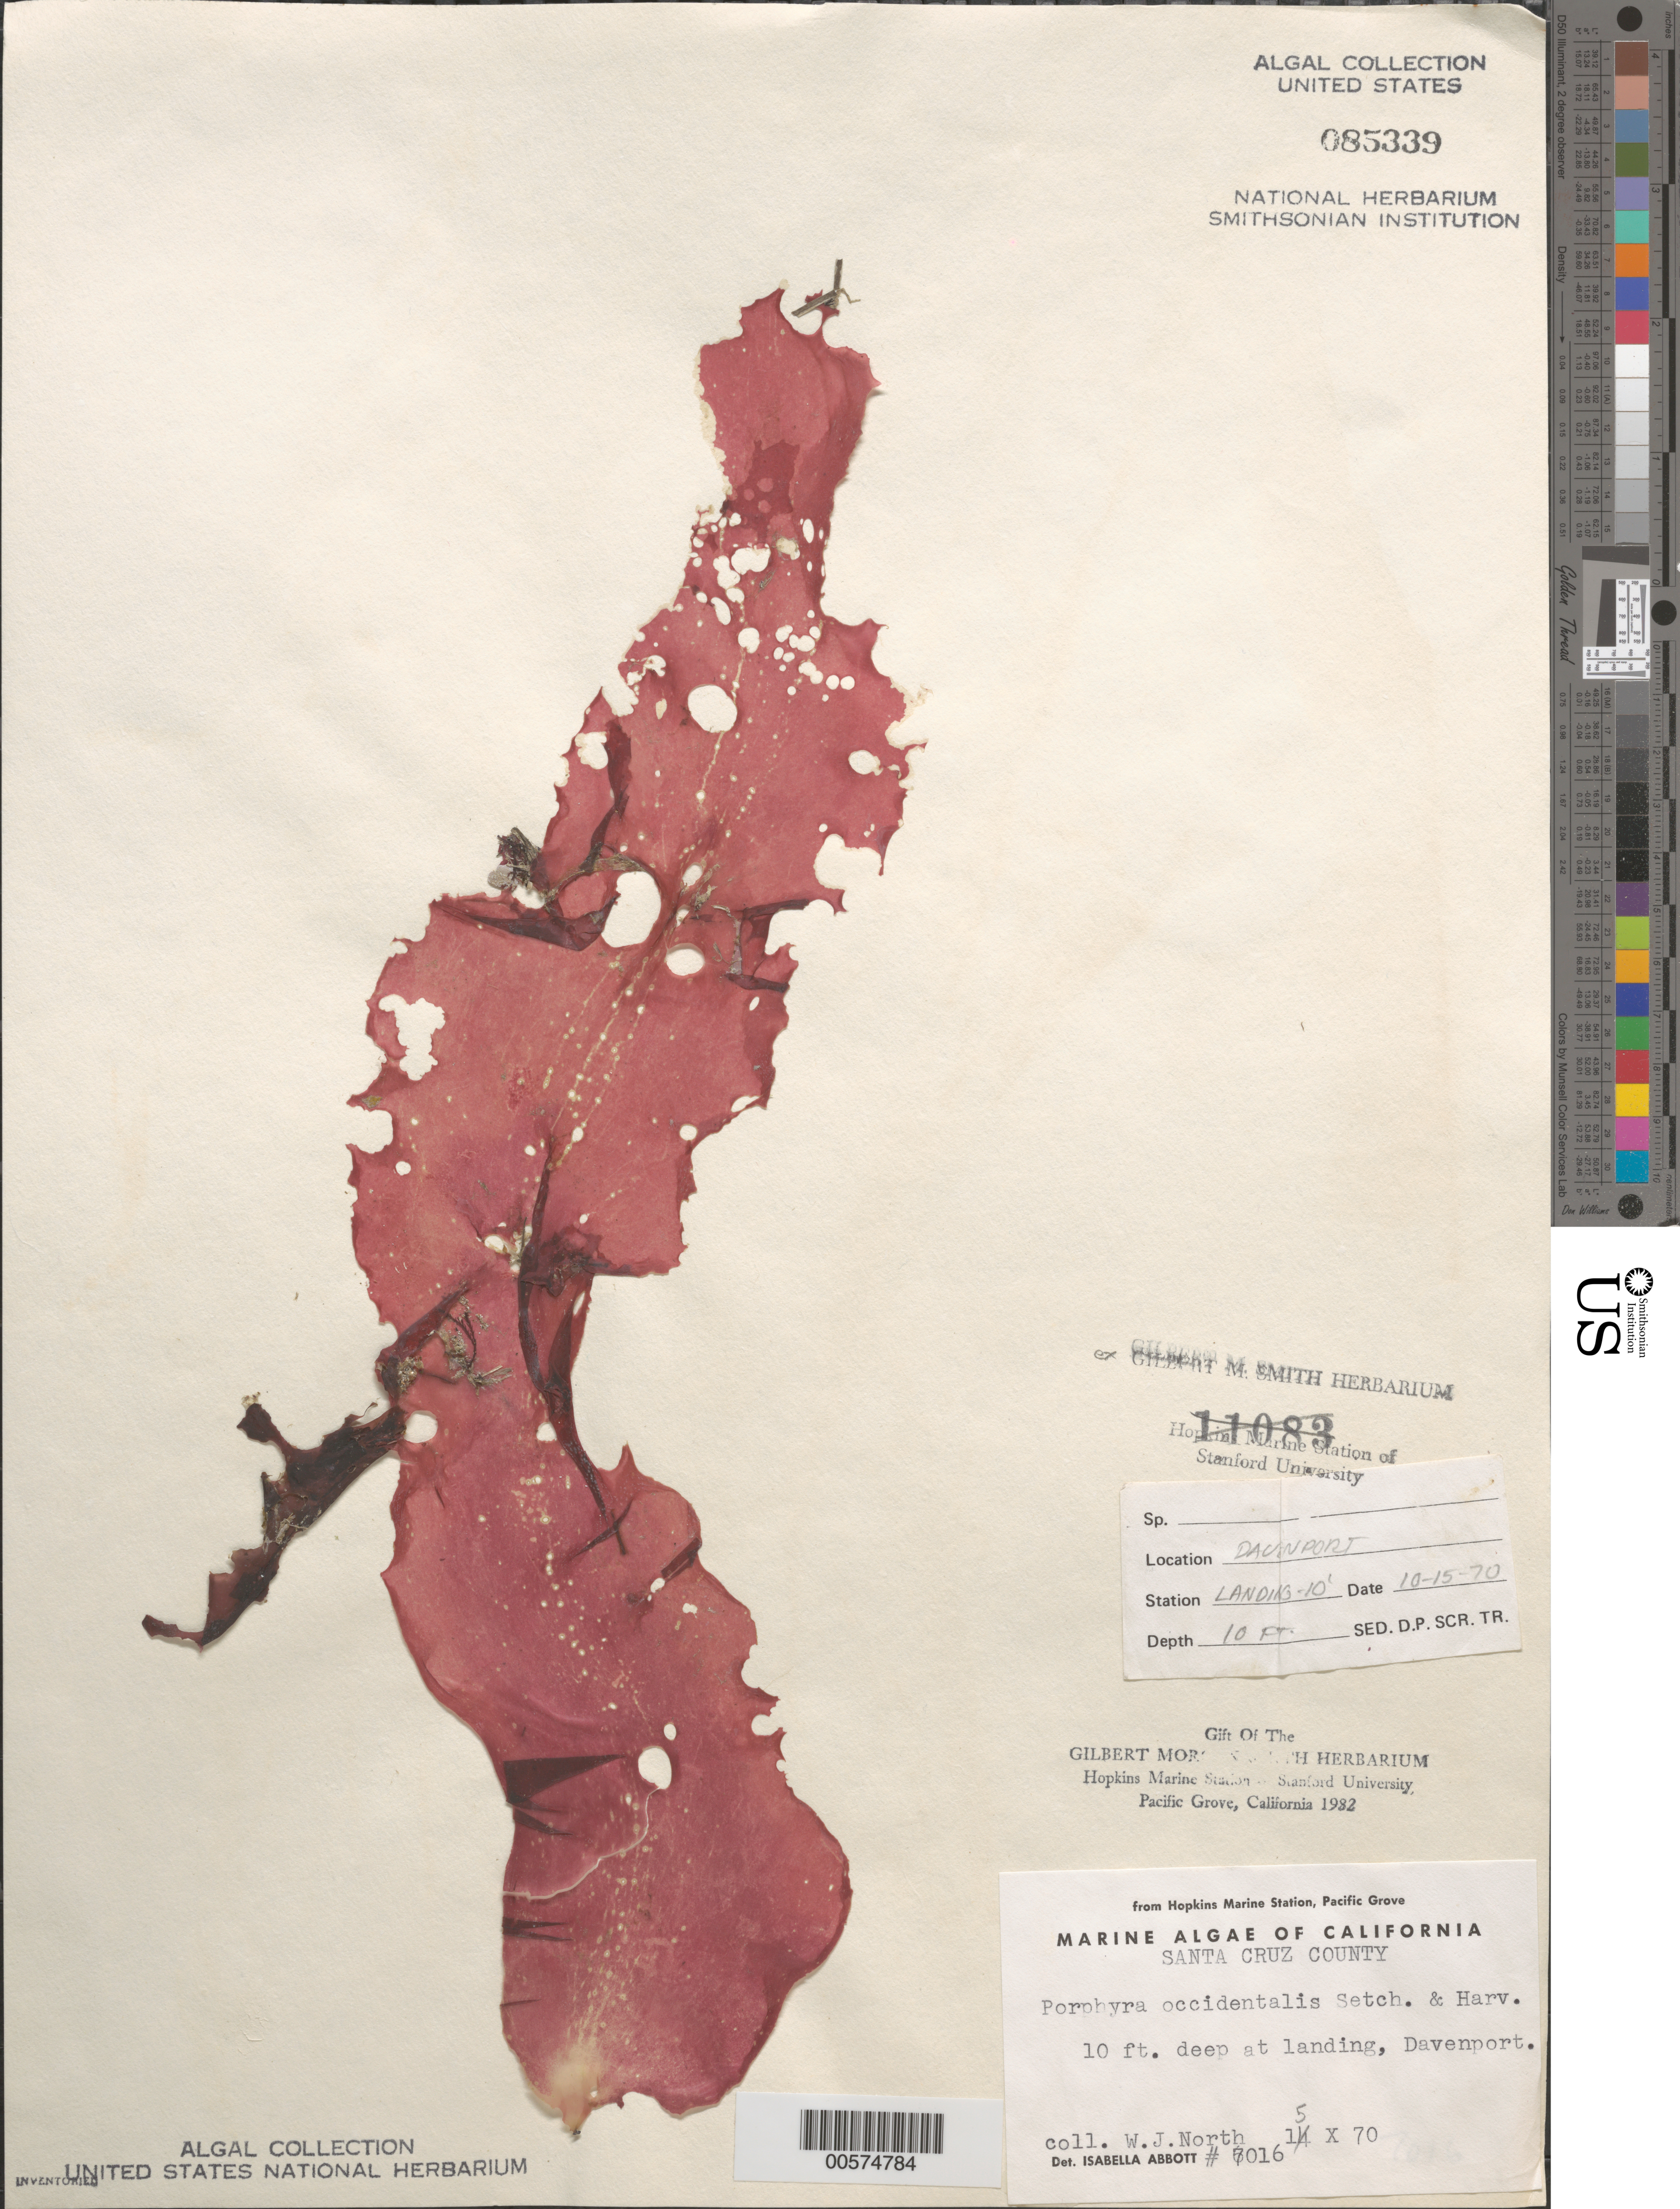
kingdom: Plantae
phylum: Rhodophyta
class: Bangiophyceae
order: Bangiales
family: Bangiaceae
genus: Porphyra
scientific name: Porphyra occidentalis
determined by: Abbott, Isabella A.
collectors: W. North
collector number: IAA 7016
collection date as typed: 15 Oct 1970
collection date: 1970-10-15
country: United States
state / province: California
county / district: Santa Cruz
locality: Davenport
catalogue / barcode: US 85339